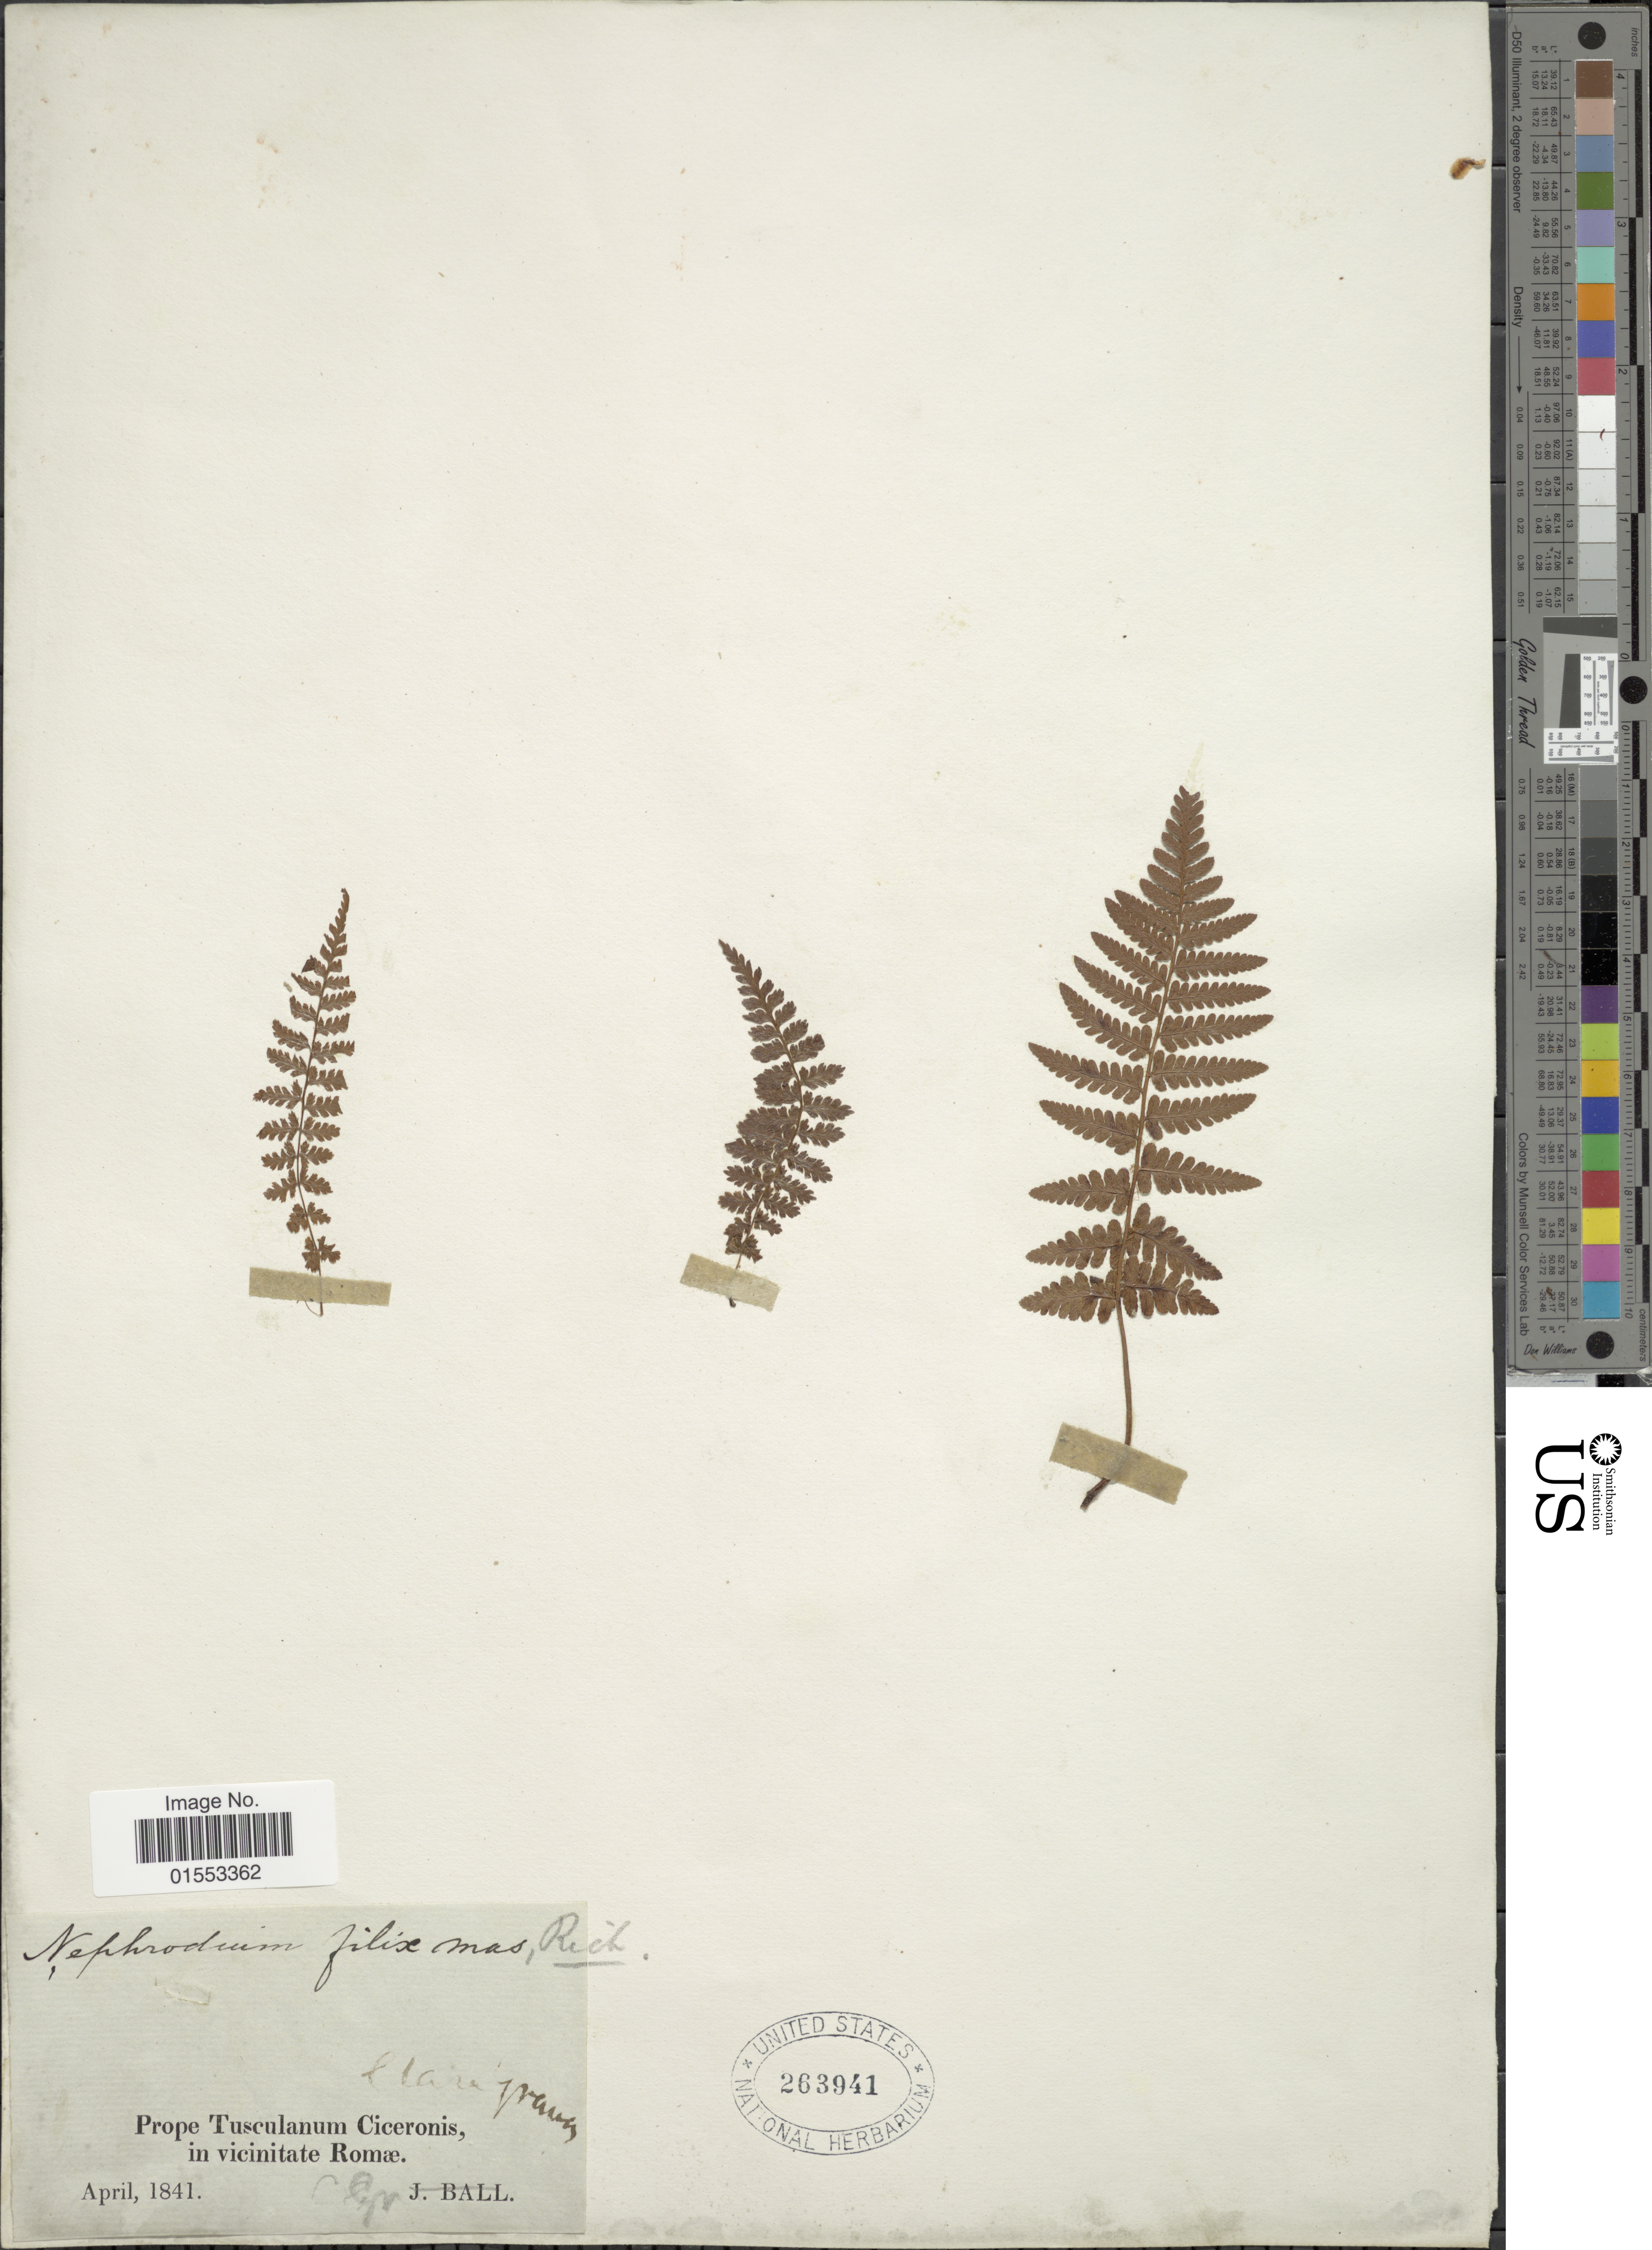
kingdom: Plantae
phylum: Tracheophyta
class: Polypodiopsida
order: Polypodiales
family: Dryopteridaceae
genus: Dryopteris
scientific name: Dryopteris filix-mas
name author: (L.) Schott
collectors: Gr. C.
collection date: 1841-04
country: Italy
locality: Prope Tusculanum Ciceronis, in vicinitate Romae. [interpreted]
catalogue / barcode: US 263941